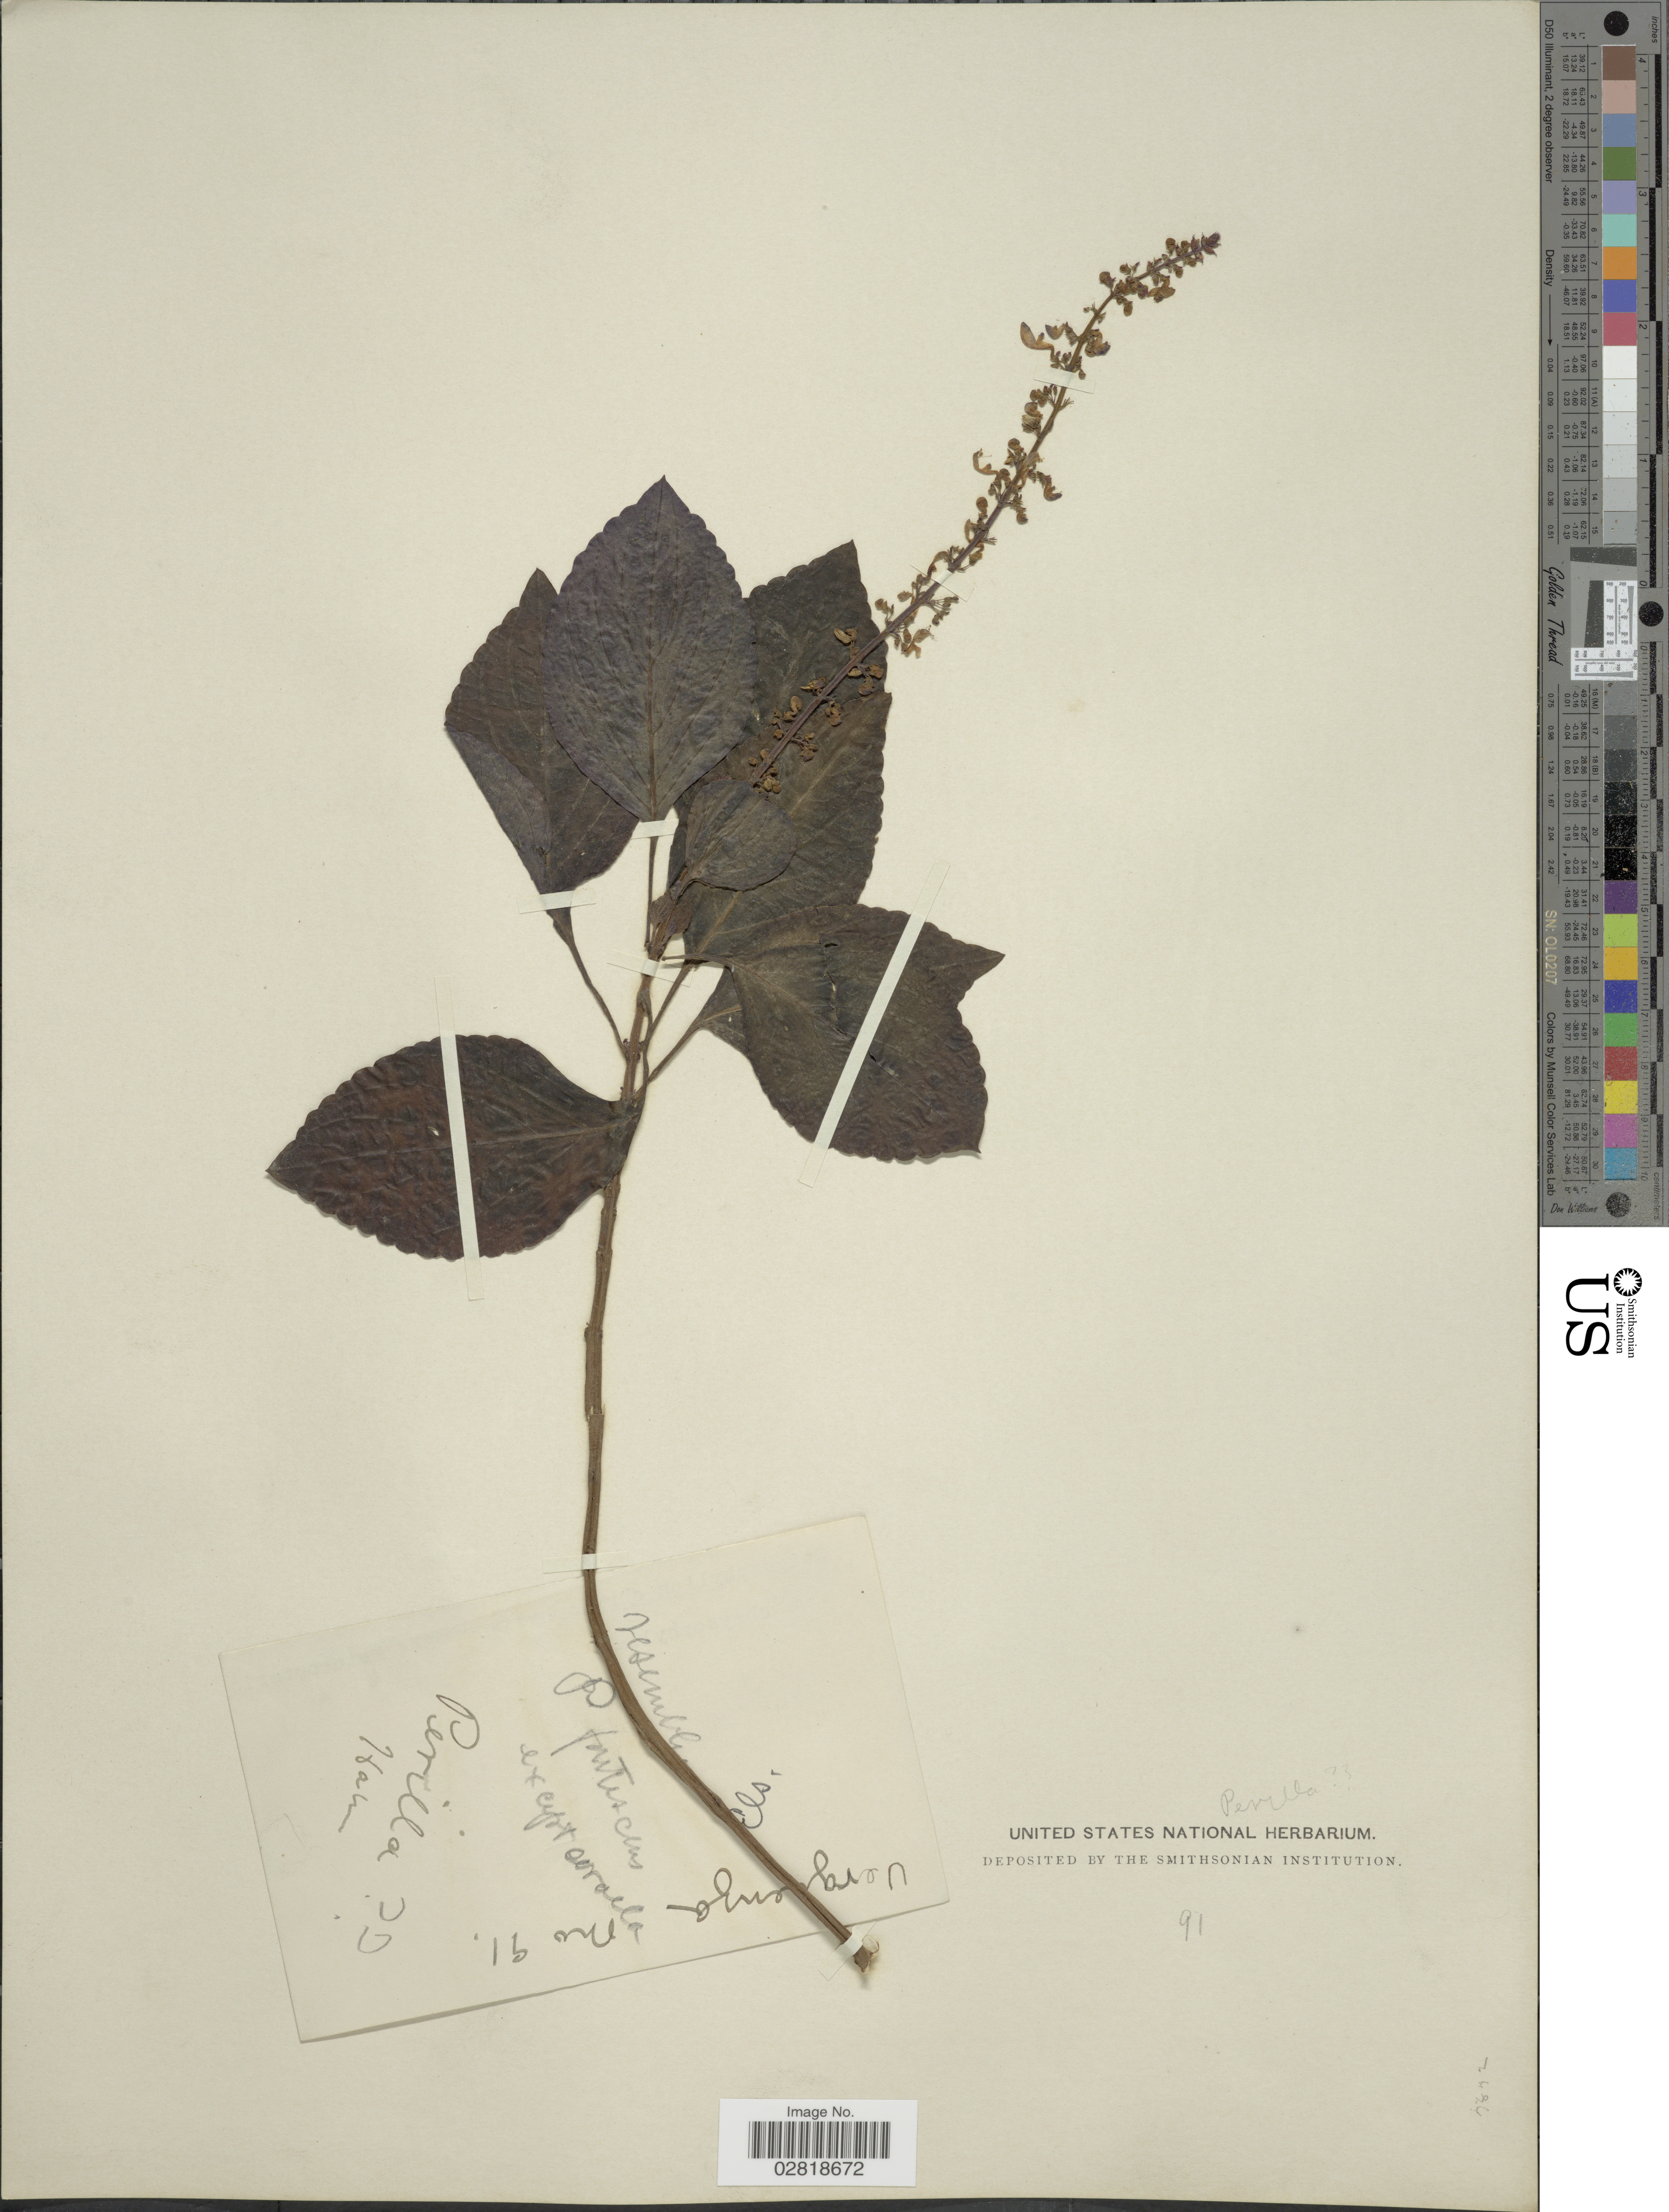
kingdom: Plantae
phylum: Tracheophyta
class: Magnoliopsida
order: Lamiales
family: Lamiaceae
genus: Plectranthus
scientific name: Plectranthus sp.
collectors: U.S. National Herbarium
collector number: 91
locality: Verguenza [interpreted]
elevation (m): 760